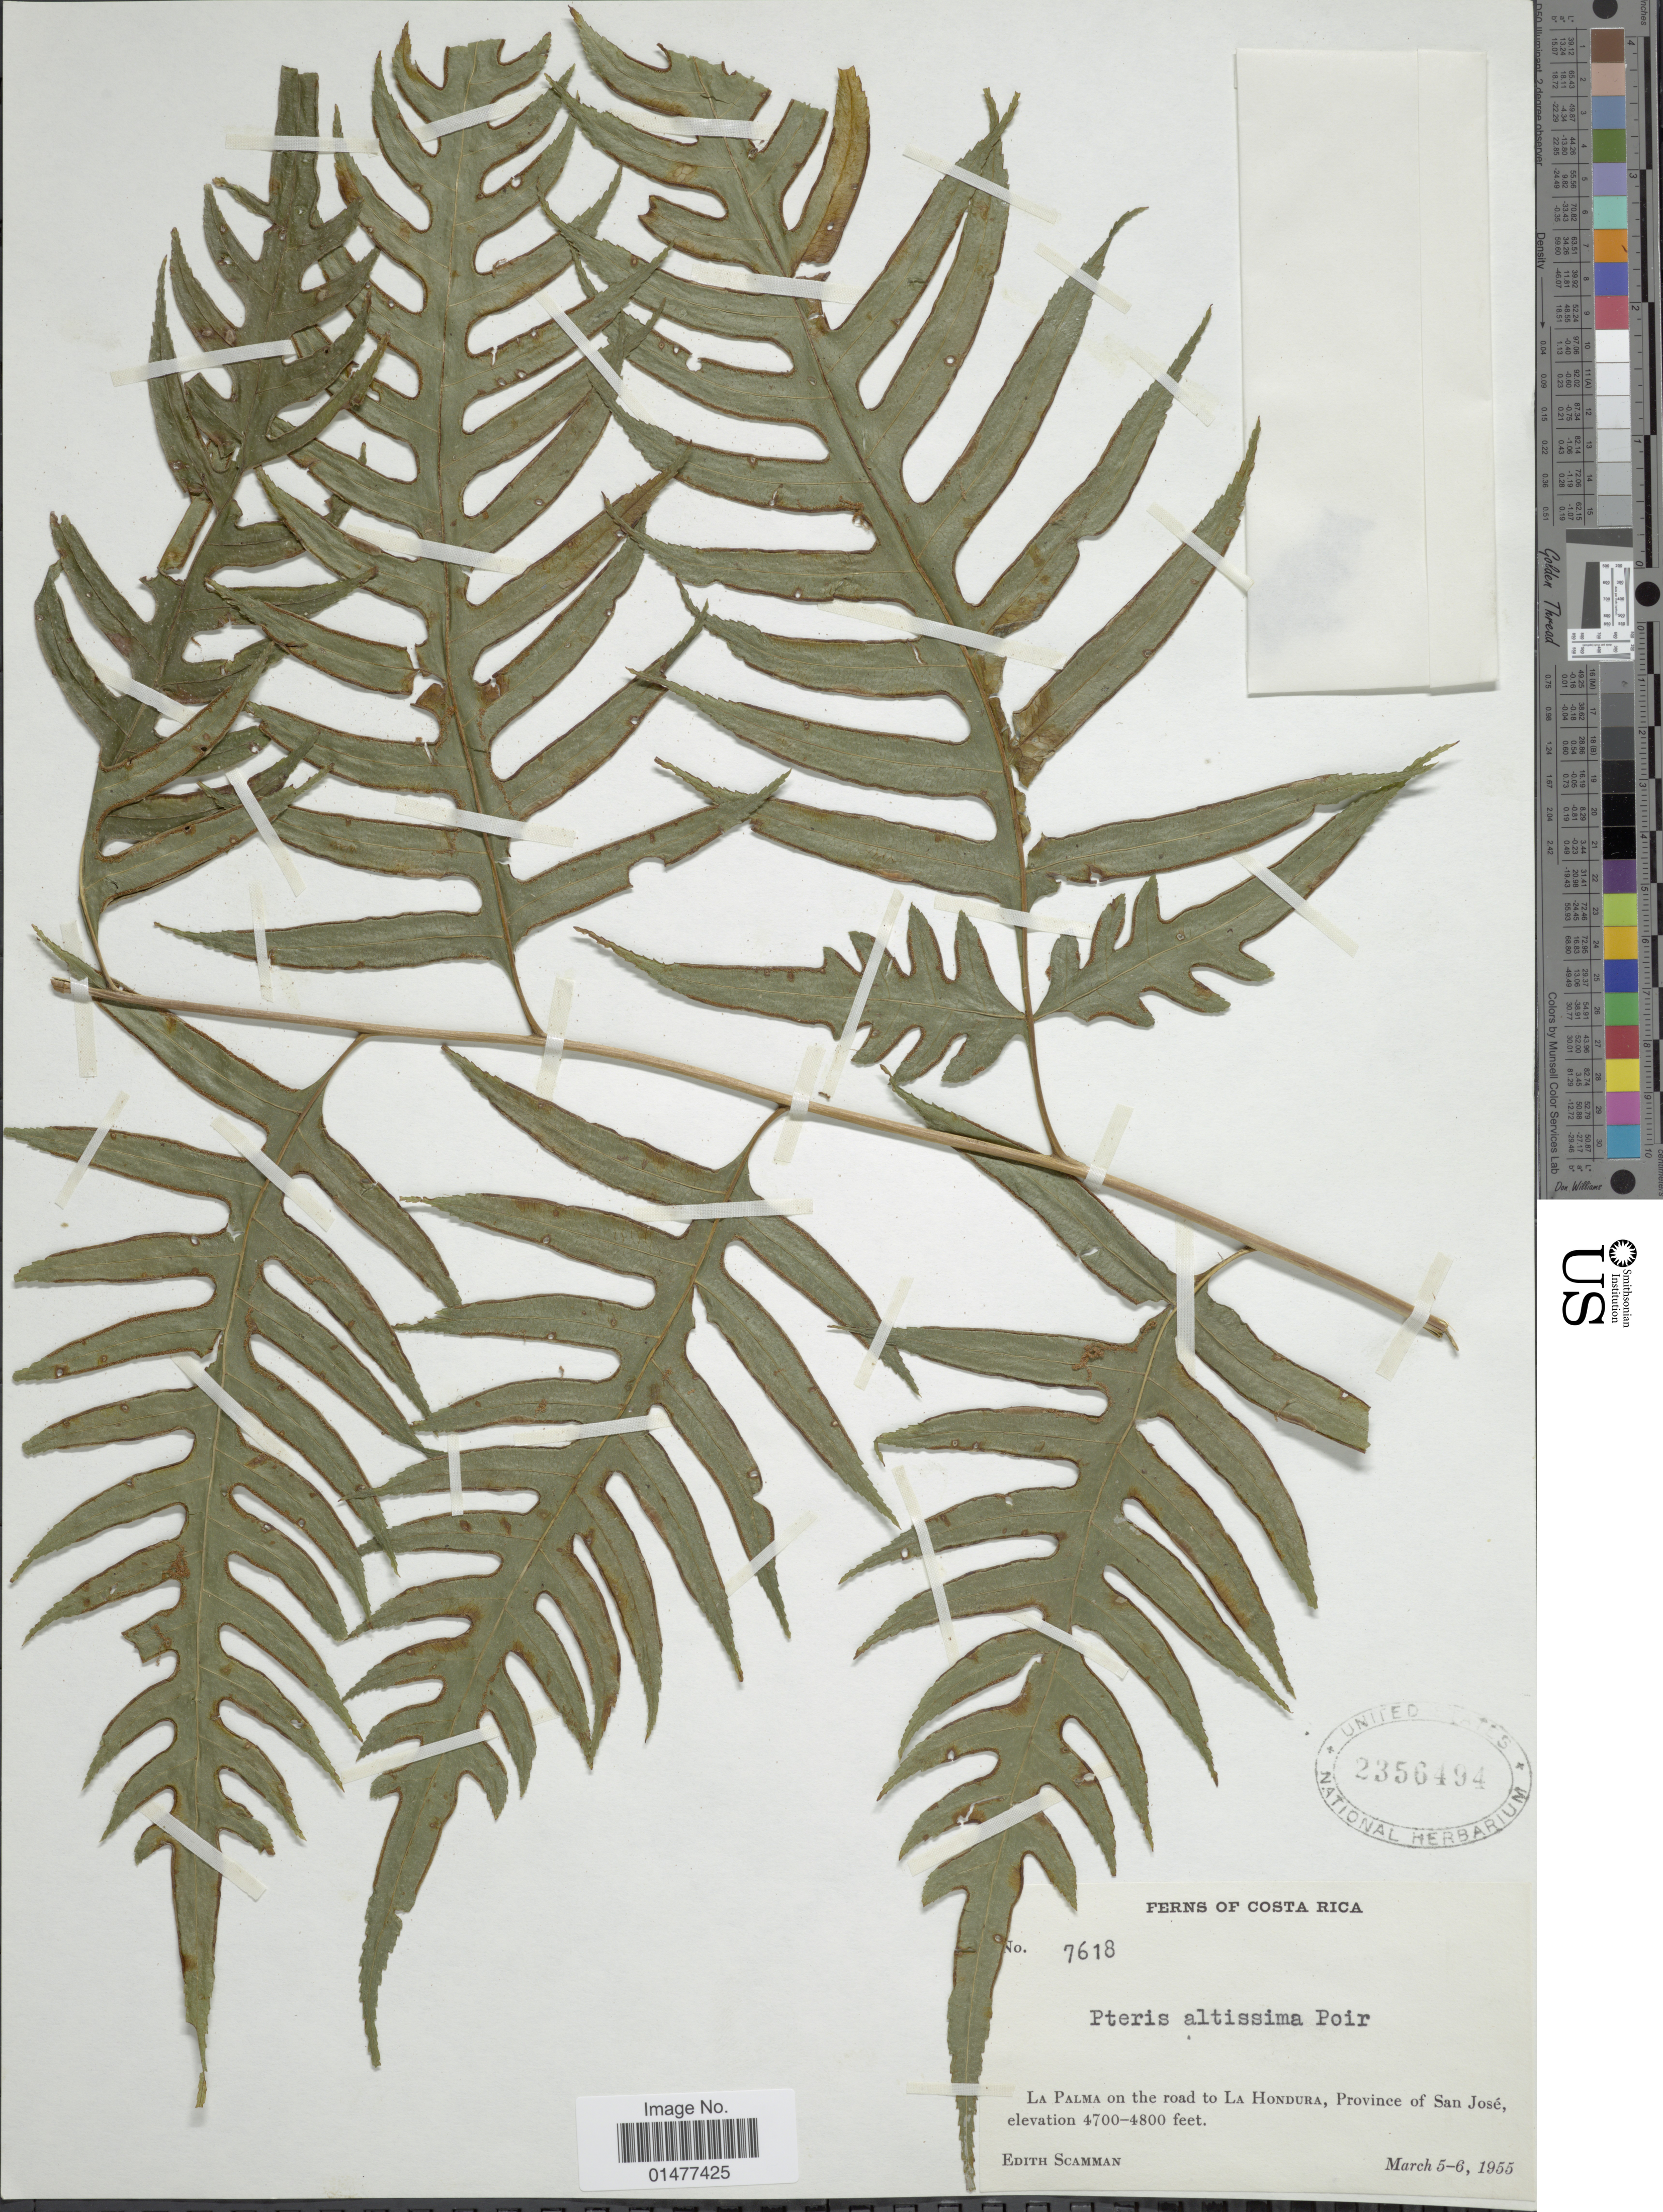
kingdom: Plantae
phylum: Tracheophyta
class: Polypodiopsida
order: Polypodiales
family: Pteridaceae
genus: Pteris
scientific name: Pteris altissima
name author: Poir.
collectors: E. Scamman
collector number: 7618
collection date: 1955-03-05/1955-03-06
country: Costa Rica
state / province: San José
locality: Ferns of Costa Rica, La Palma on the road to La Hondura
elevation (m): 1433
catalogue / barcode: US 2356494